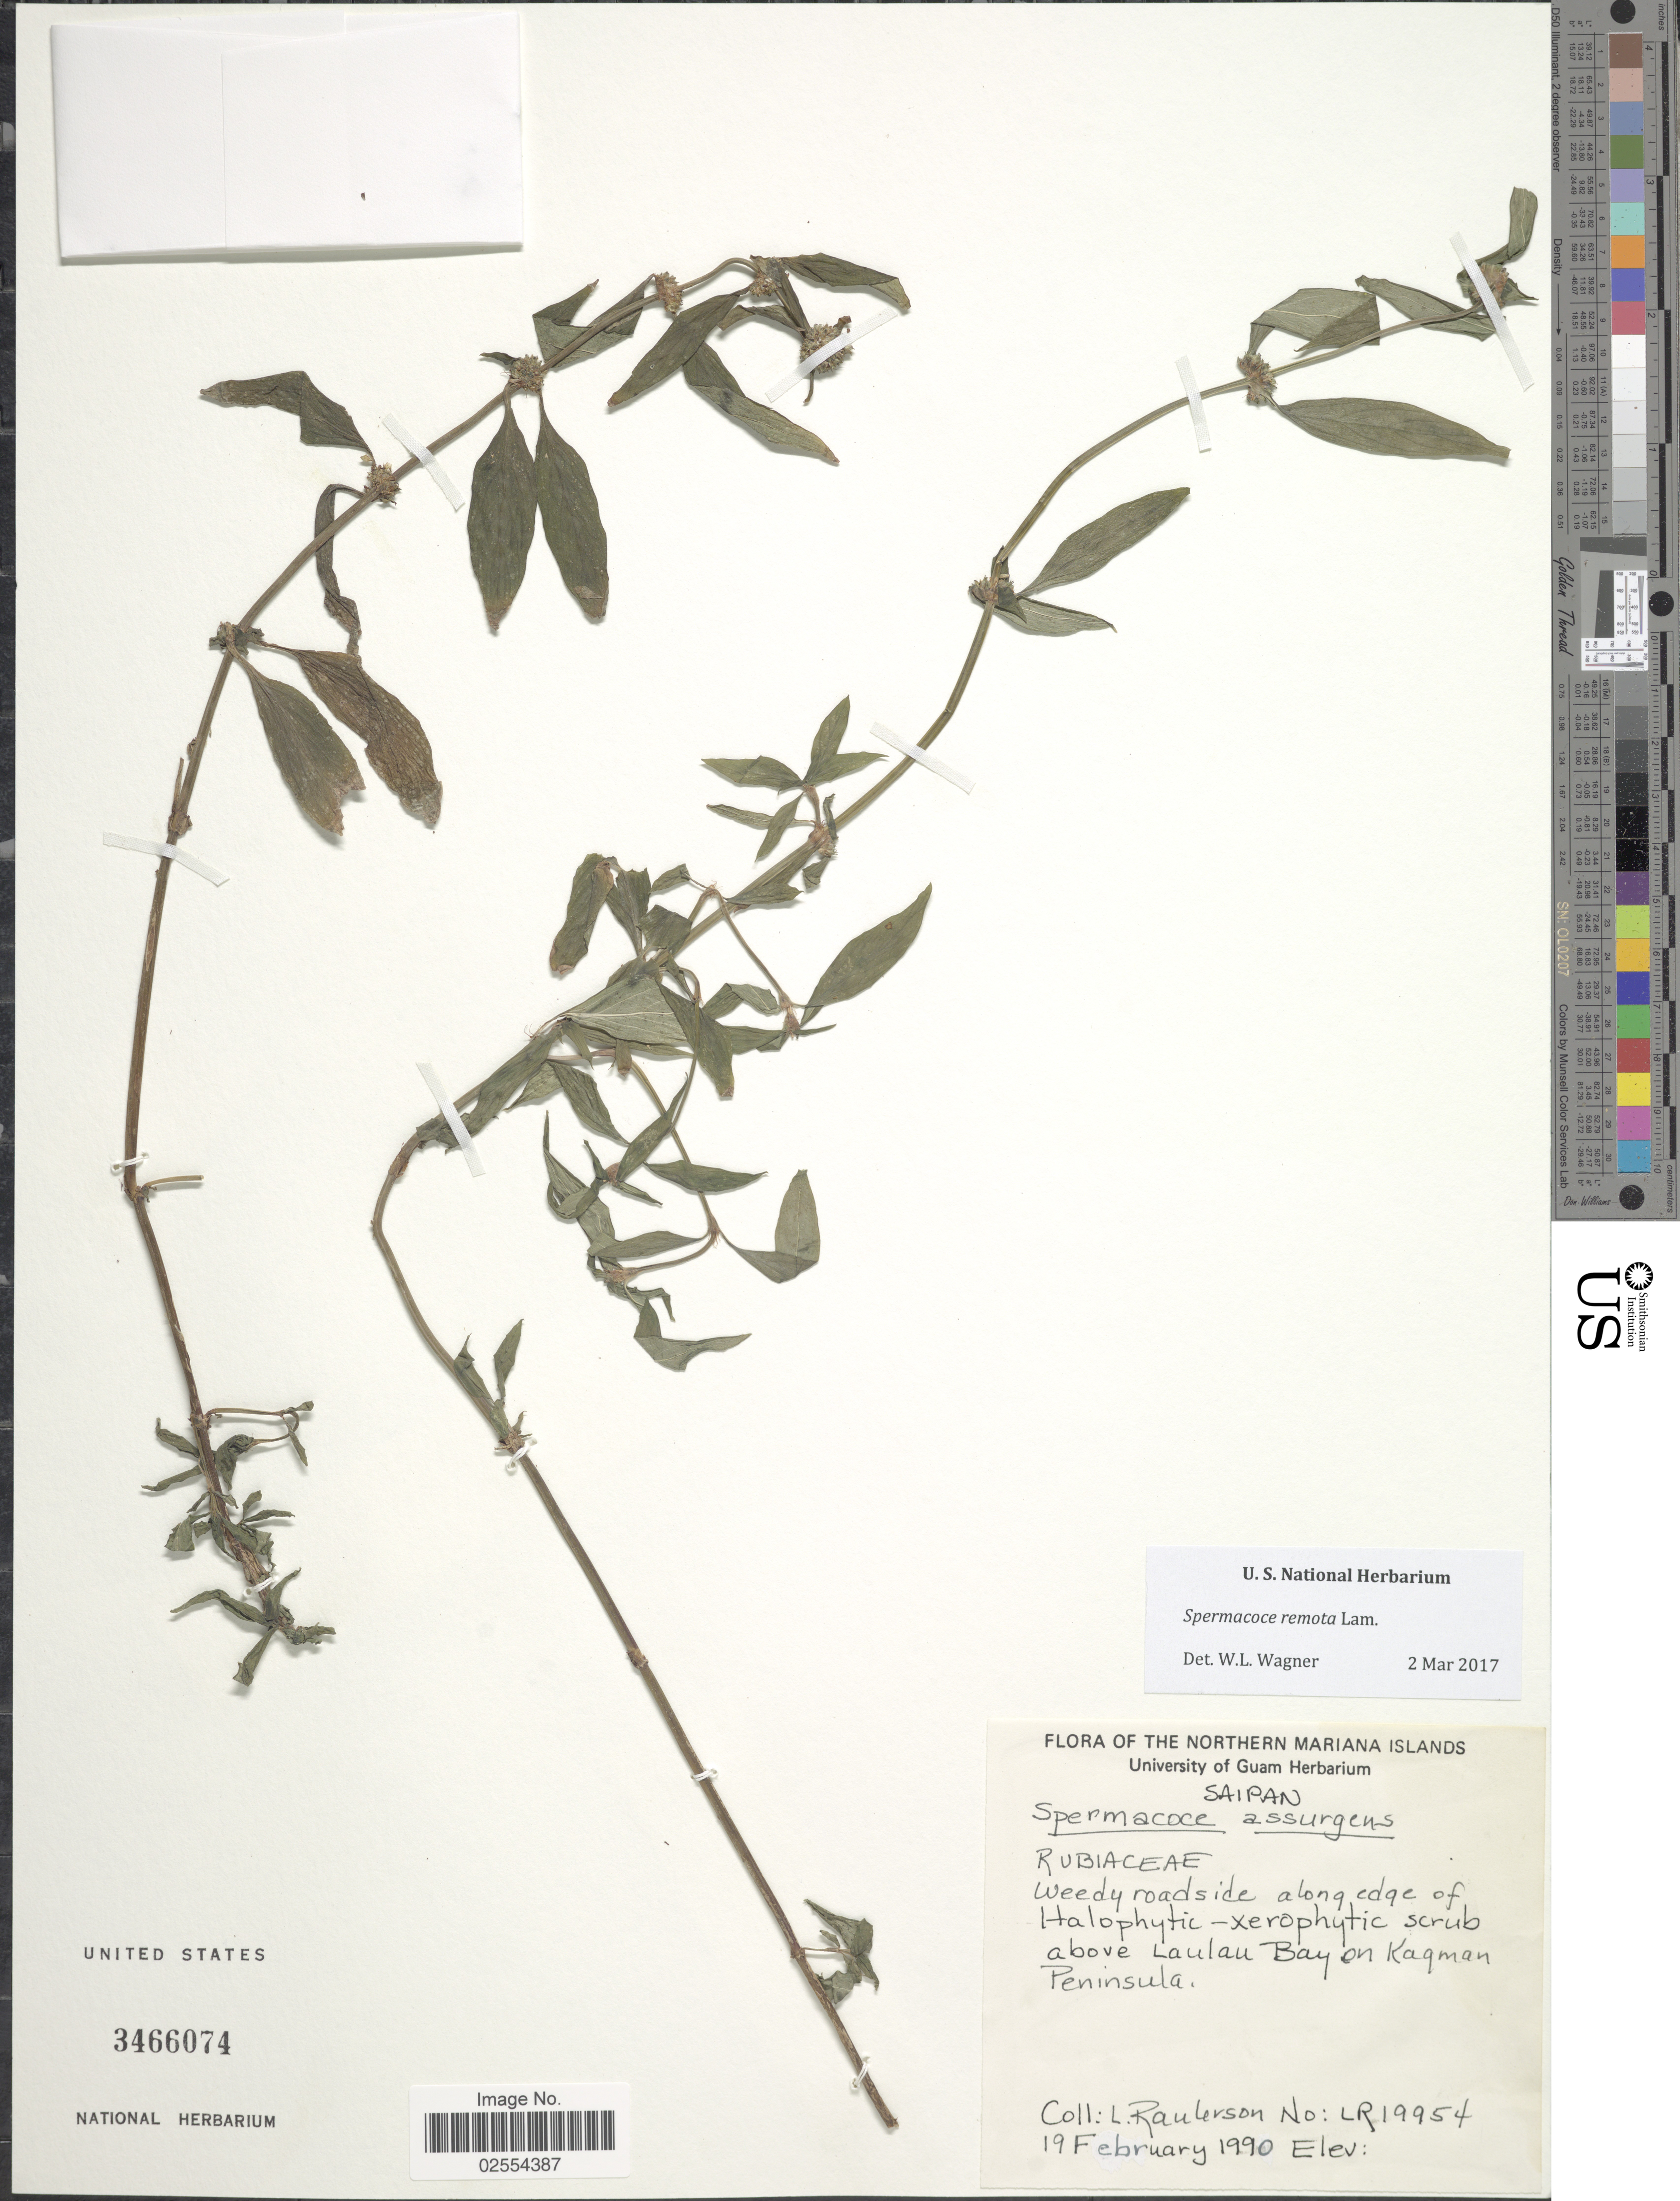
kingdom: Plantae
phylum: Tracheophyta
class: Magnoliopsida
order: Gentianales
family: Rubiaceae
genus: Spermacoce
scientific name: Spermacoce remota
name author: Lam.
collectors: L. Raulerson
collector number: LR19954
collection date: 1990-02-19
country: Northern Mariana Islands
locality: Saipan, Weedy roadside along edge of Halophytic-xerophytic scrub abobe Laulau Bay on Kagman Peninsula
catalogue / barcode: US 3466074